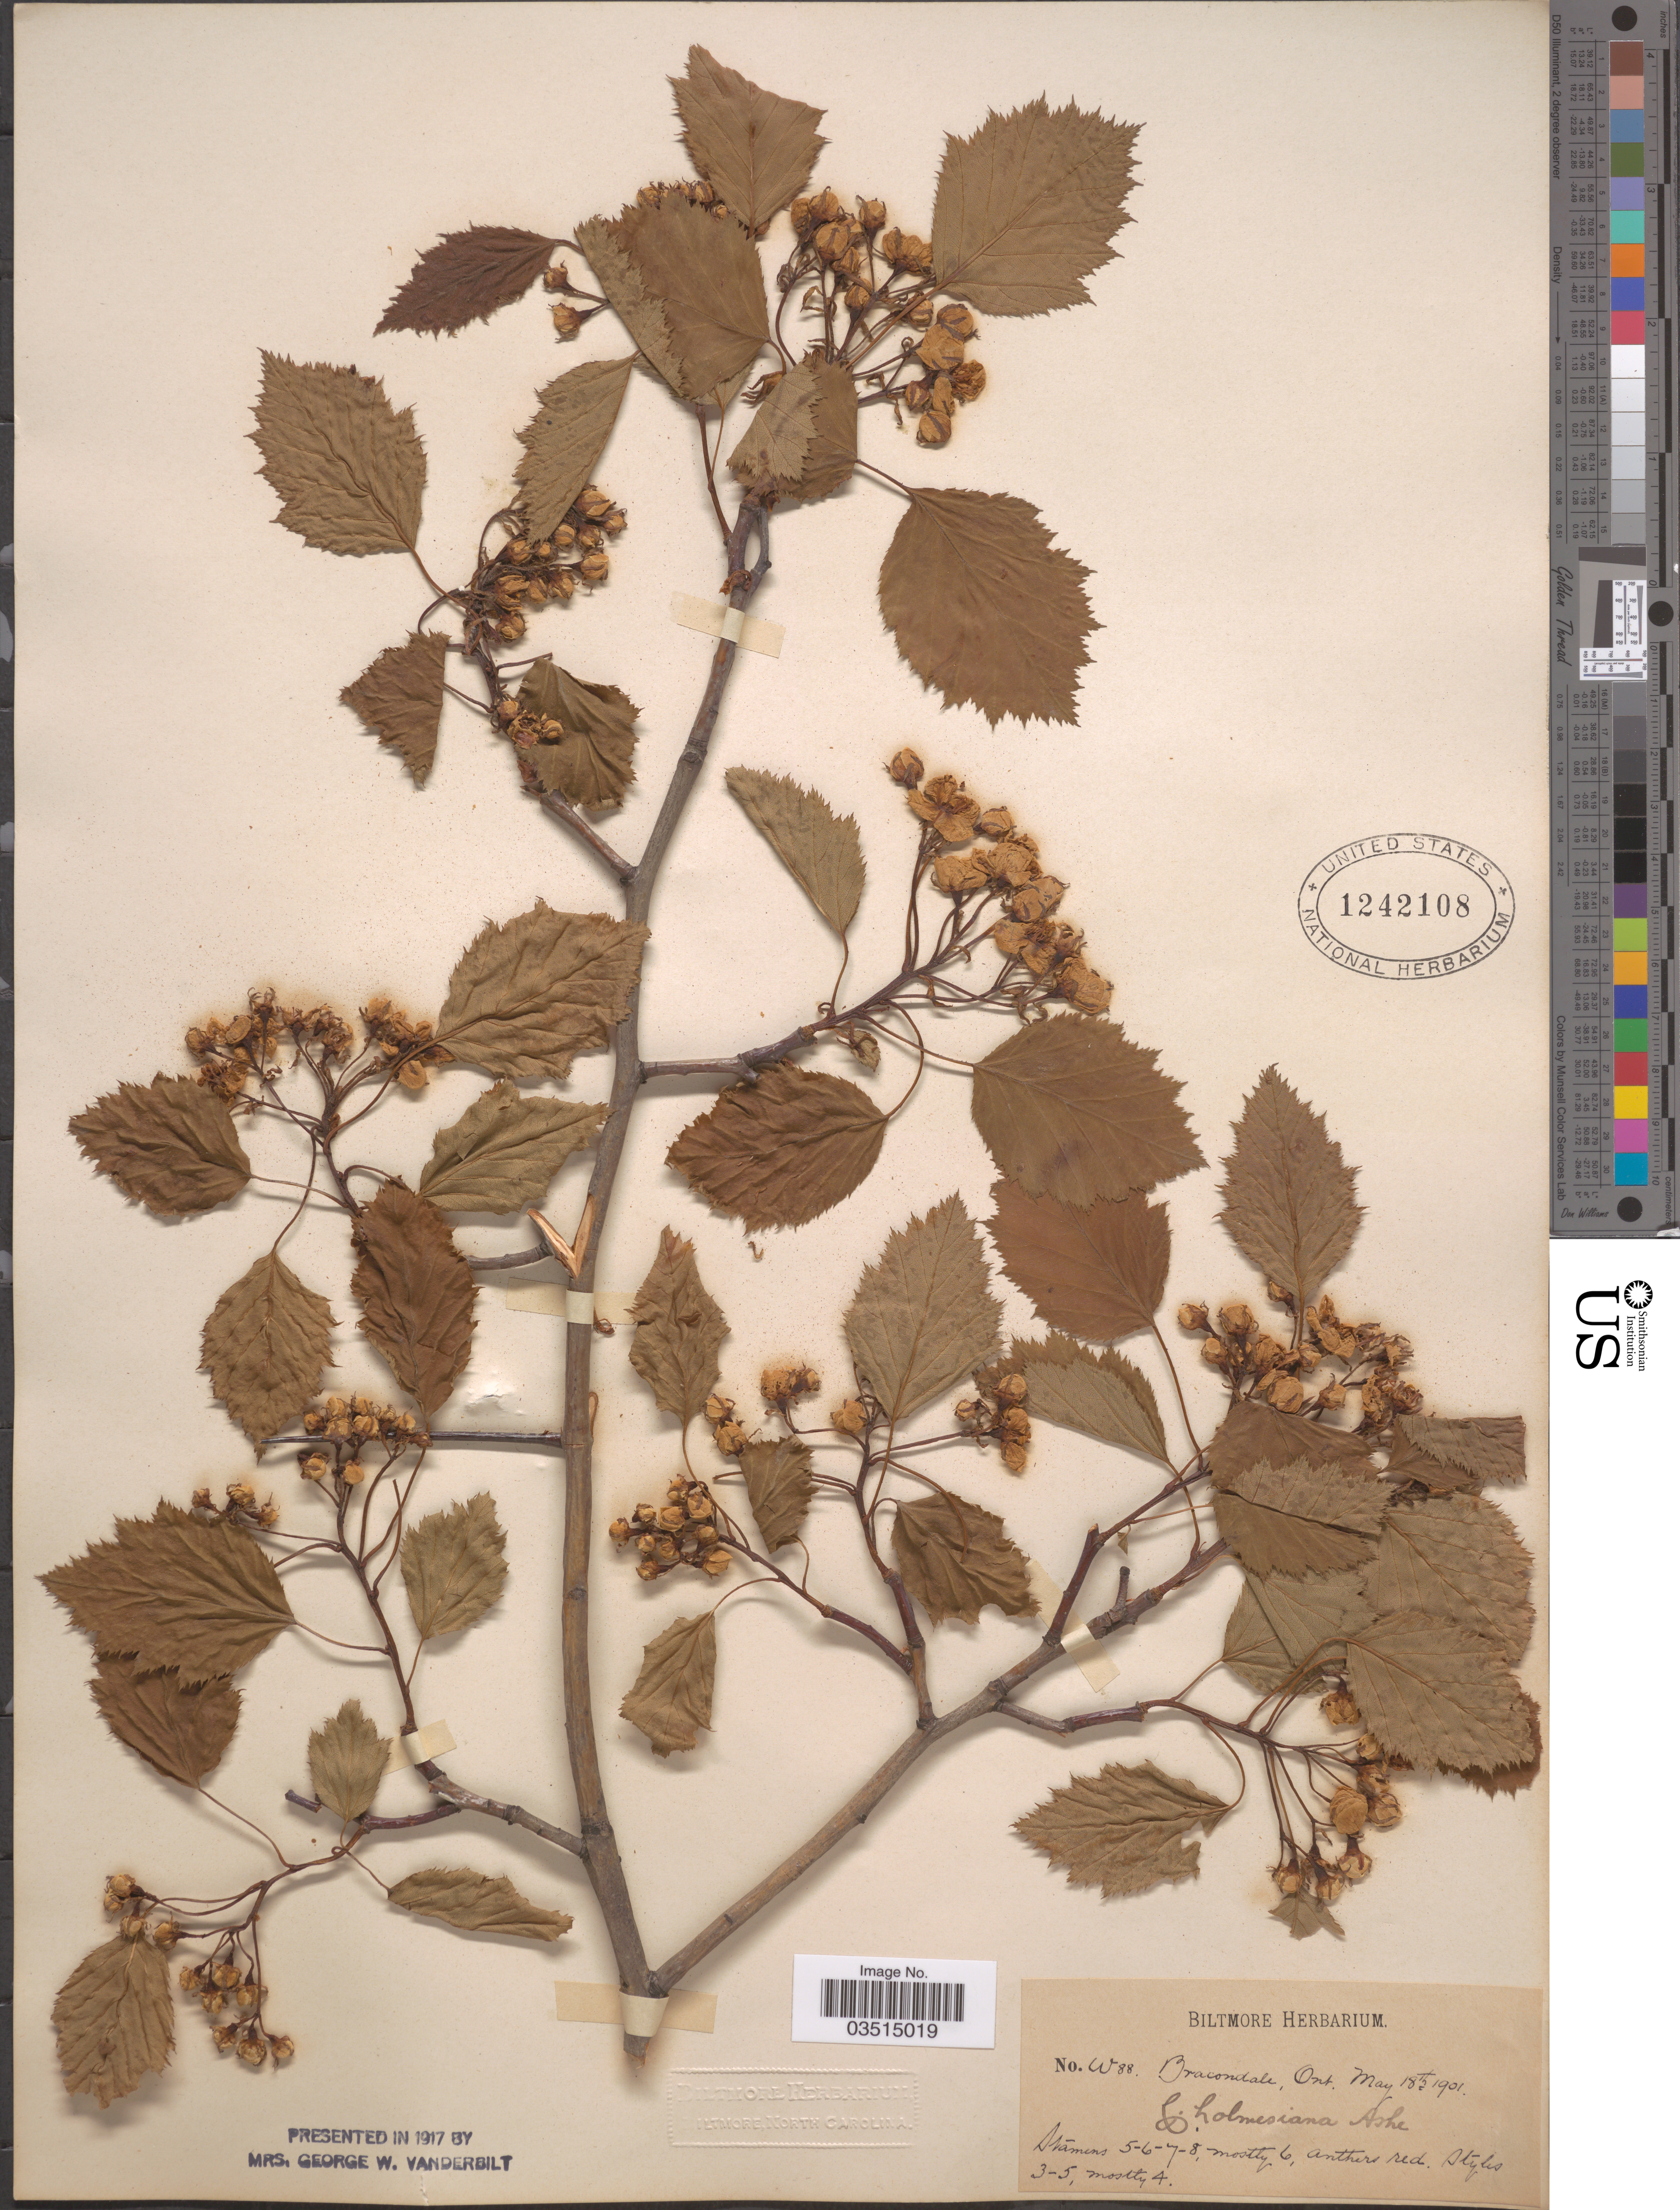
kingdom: Plantae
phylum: Tracheophyta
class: Magnoliopsida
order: Rosales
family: Rosaceae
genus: Crataegus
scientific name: Crataegus holmesiana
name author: Ashe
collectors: ex herb. Biltmore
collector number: W88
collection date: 1901-05-18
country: Canada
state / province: Ontario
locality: Bracondale, Ont.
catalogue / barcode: US 1242108